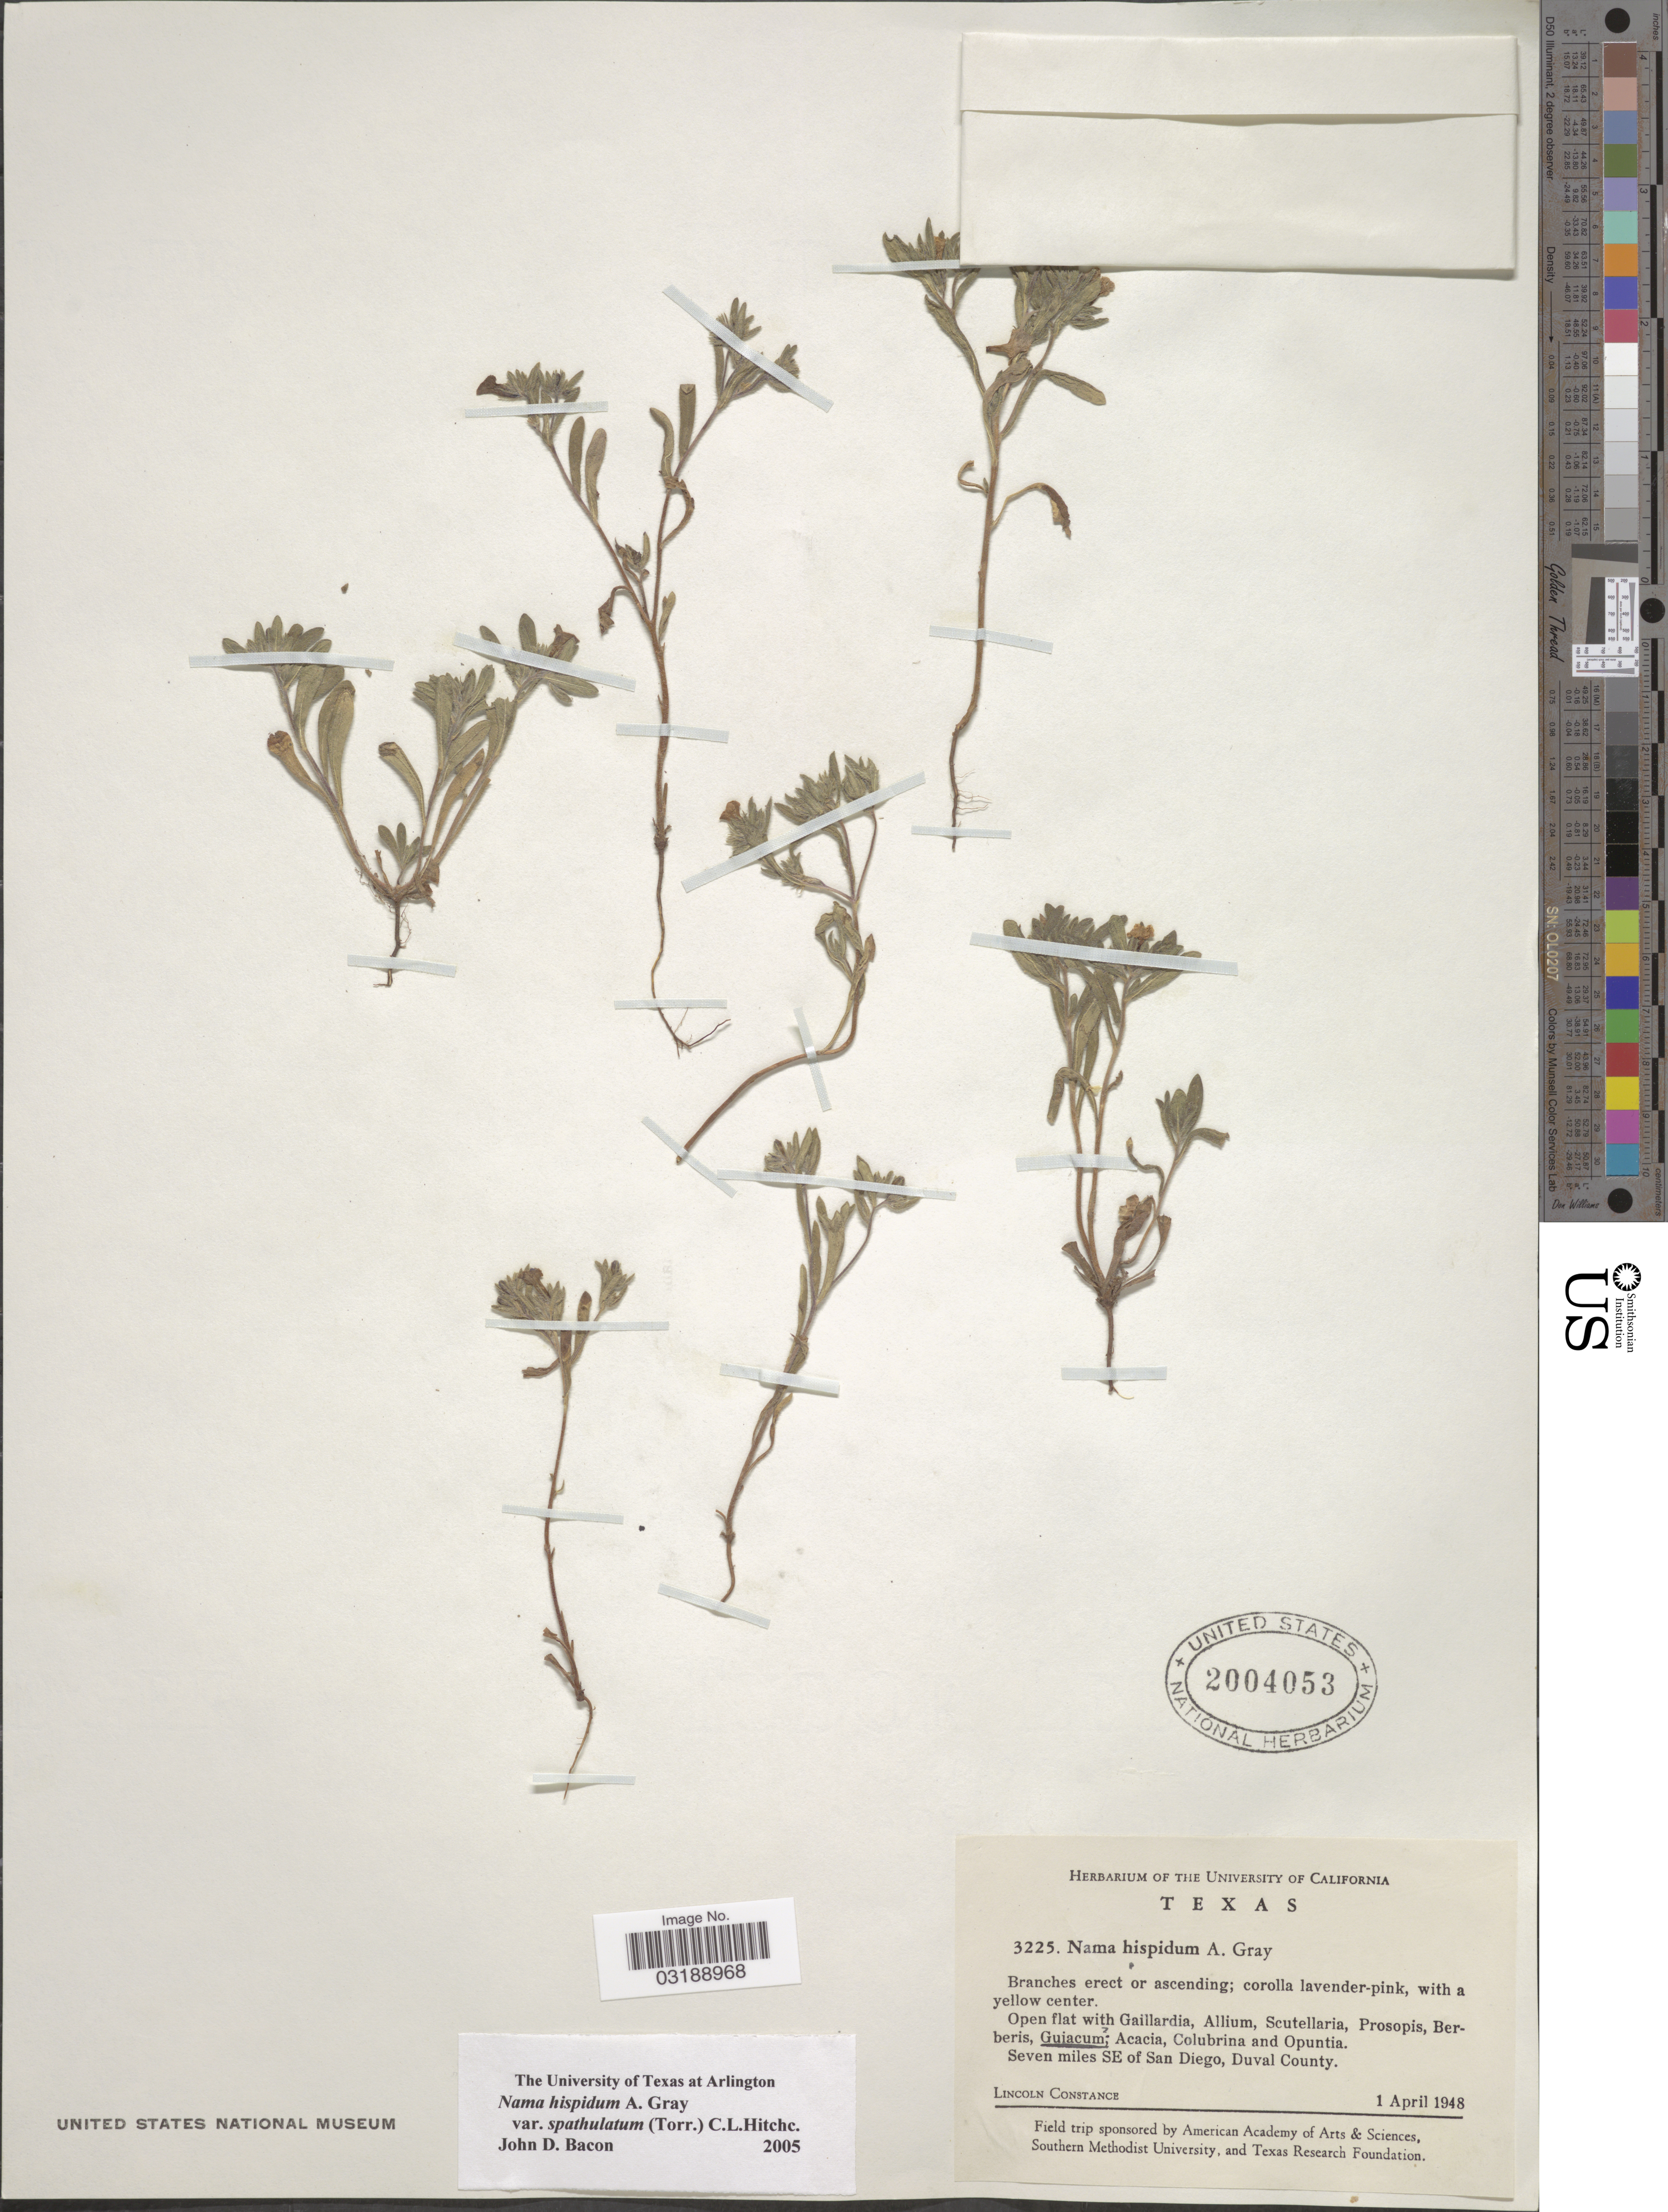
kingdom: Plantae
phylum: Tracheophyta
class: Magnoliopsida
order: Boraginales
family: Namaceae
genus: Nama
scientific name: Nama hispida var. spathulatum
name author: (Torr.) C.L. Hitchc.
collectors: L. Constance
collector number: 3225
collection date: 1948-04-01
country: United States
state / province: Texas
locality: Seven miles SE of San Diego, Duval County.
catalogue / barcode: US 2004053